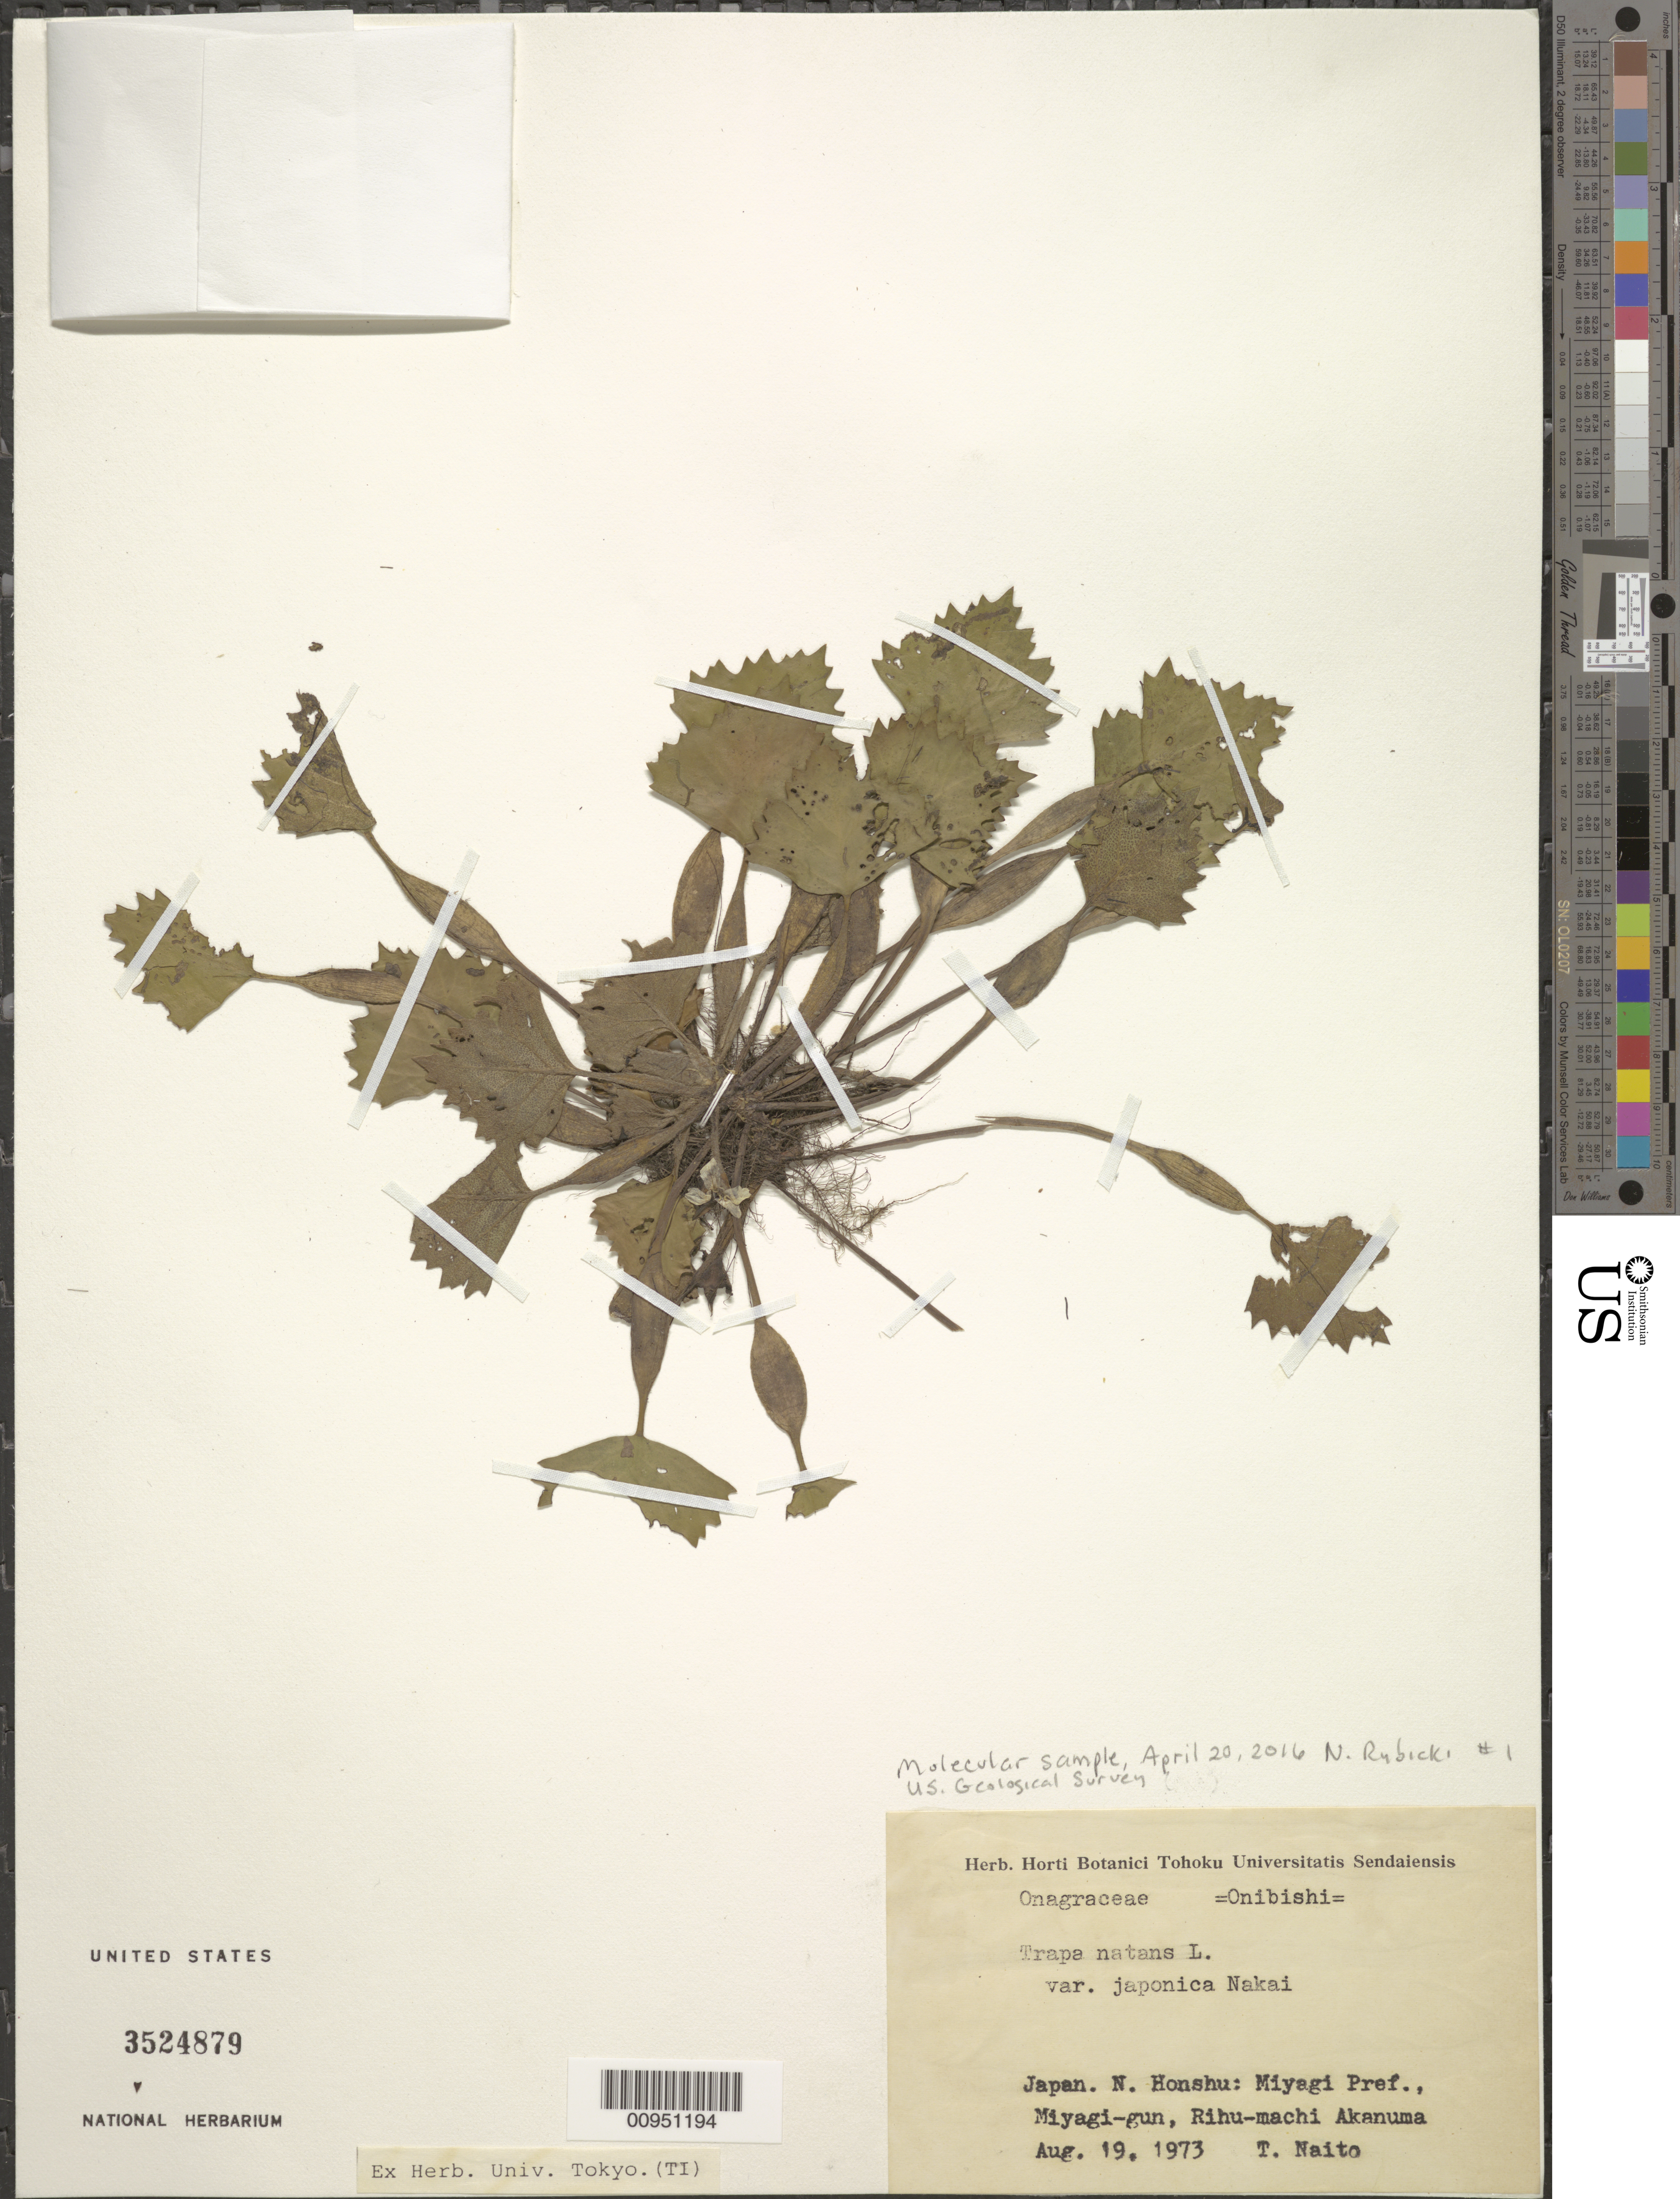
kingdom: Plantae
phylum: Tracheophyta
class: Magnoliopsida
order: Myrtales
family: Lythraceae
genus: Trapa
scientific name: Trapa natans var. japonica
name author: Nakai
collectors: T. Naito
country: Japan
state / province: Miyagi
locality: Miyagi Pref., Miyagi-gun, /rihu-machi Akanuma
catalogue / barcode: US 3524879